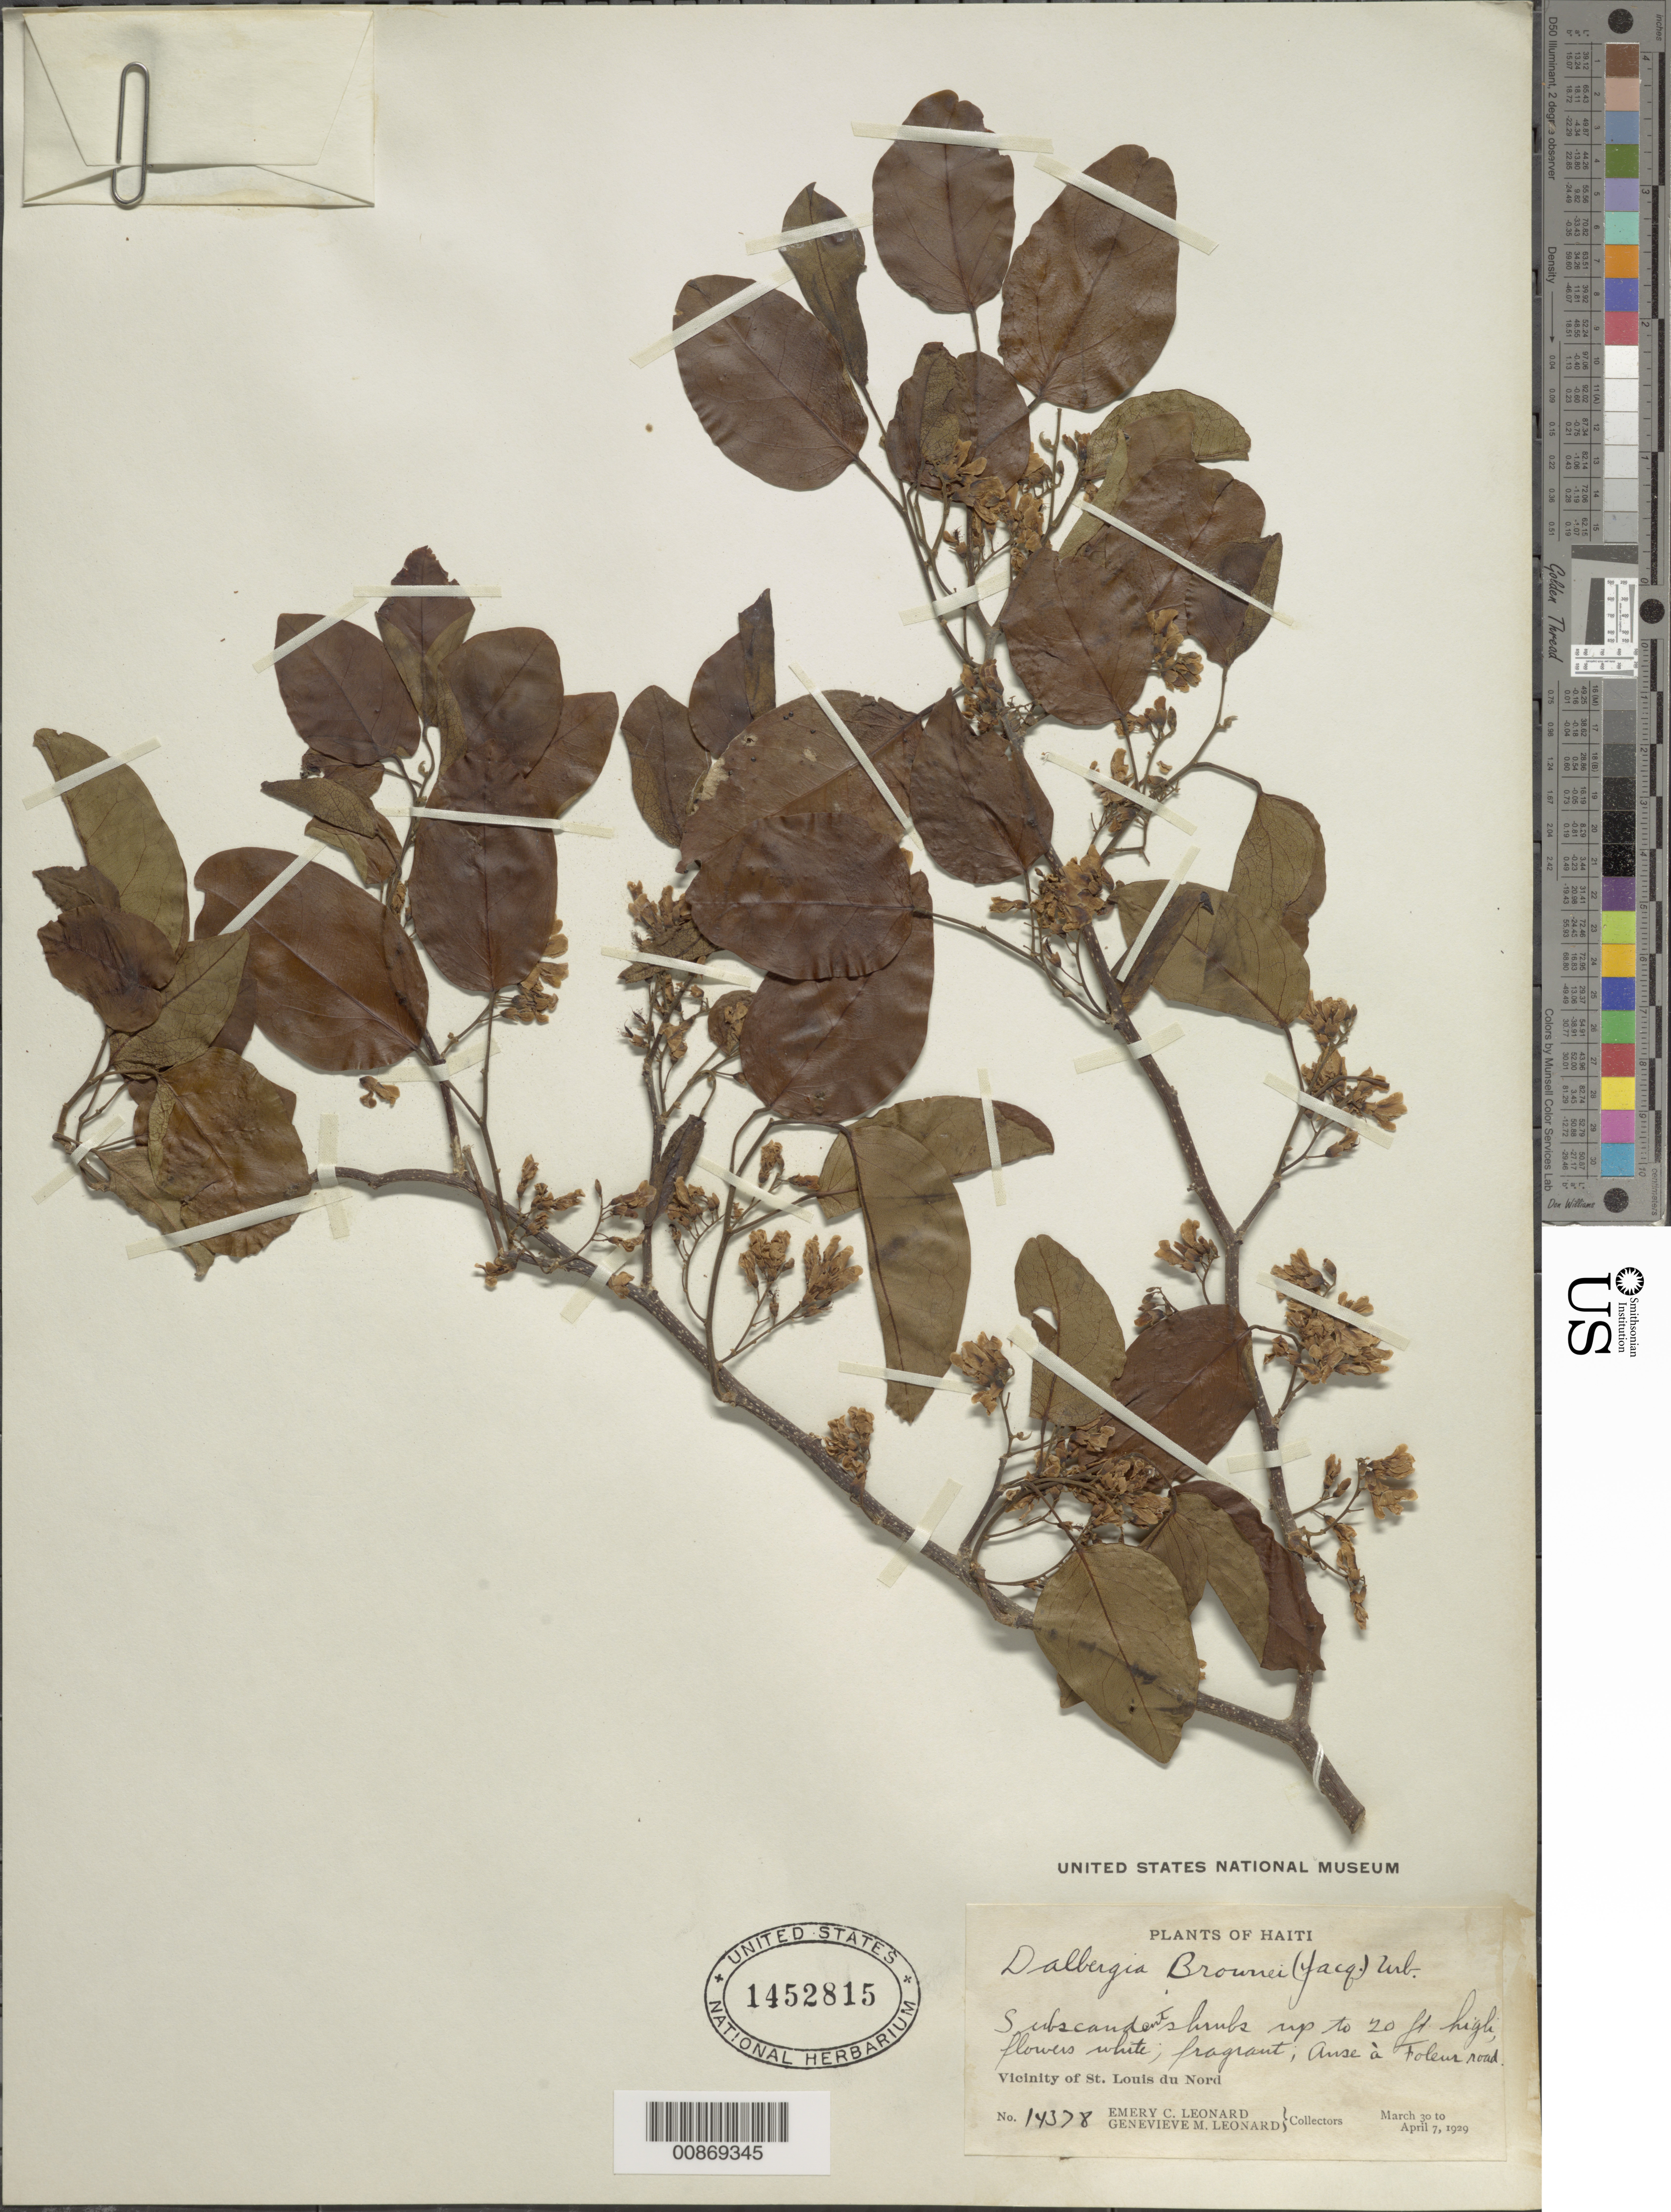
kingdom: Plantae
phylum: Tracheophyta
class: Magnoliopsida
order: Fabales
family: Fabaceae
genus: Dalbergia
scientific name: Dalbergia brownei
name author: (Jacq.) Schinz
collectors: E. C. Leonard & G. M. Leonard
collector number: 14378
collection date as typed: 30 Mar 1929 to 07 Apr 1929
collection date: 1929-03-30/1929-04-07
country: Haiti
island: Hispaniola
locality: Vicinity of St. Louis du Nord. Anse à Foleur road.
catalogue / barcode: US 1452815